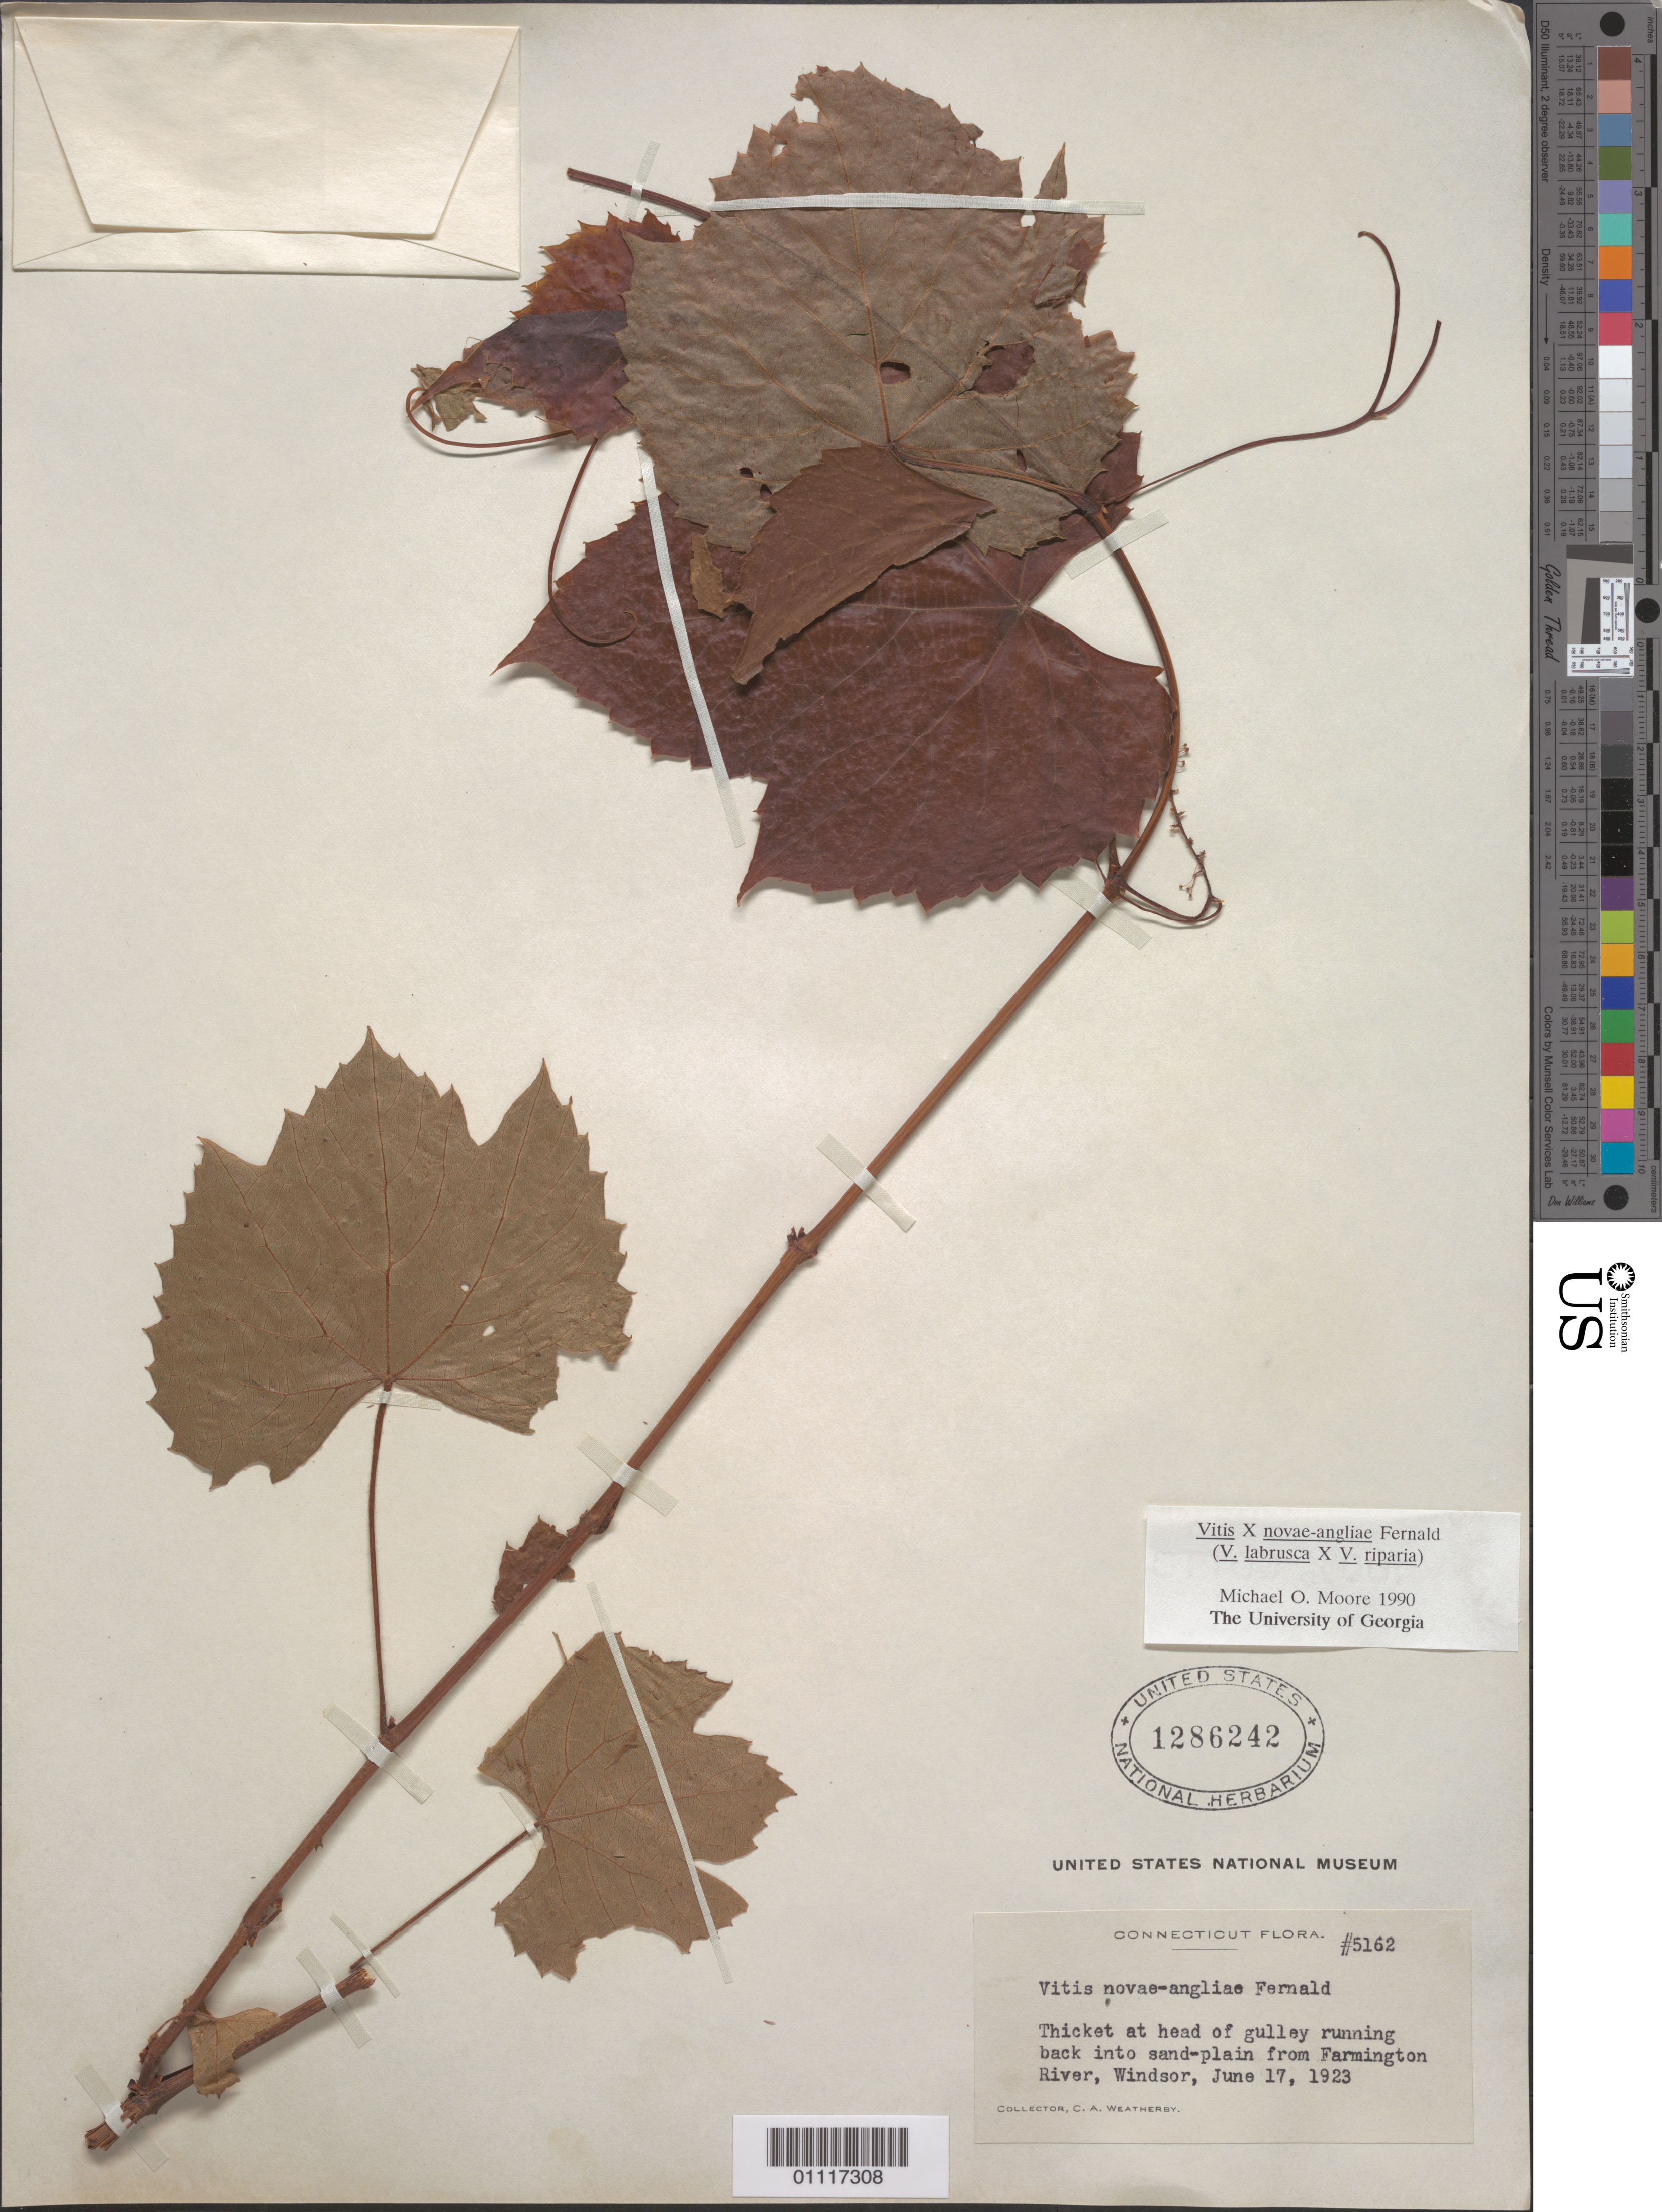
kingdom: Plantae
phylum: Tracheophyta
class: Magnoliopsida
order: Vitales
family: Vitaceae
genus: Vitis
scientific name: Vitis x novae-angliae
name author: Fernald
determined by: Moore, M. O.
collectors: C. A. Weatherby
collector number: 5162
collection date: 1923-06-17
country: United States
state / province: Connecticut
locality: Thicket at thead of gulley running back into sand-plain from Farmington River, Windsor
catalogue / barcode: US 1286242